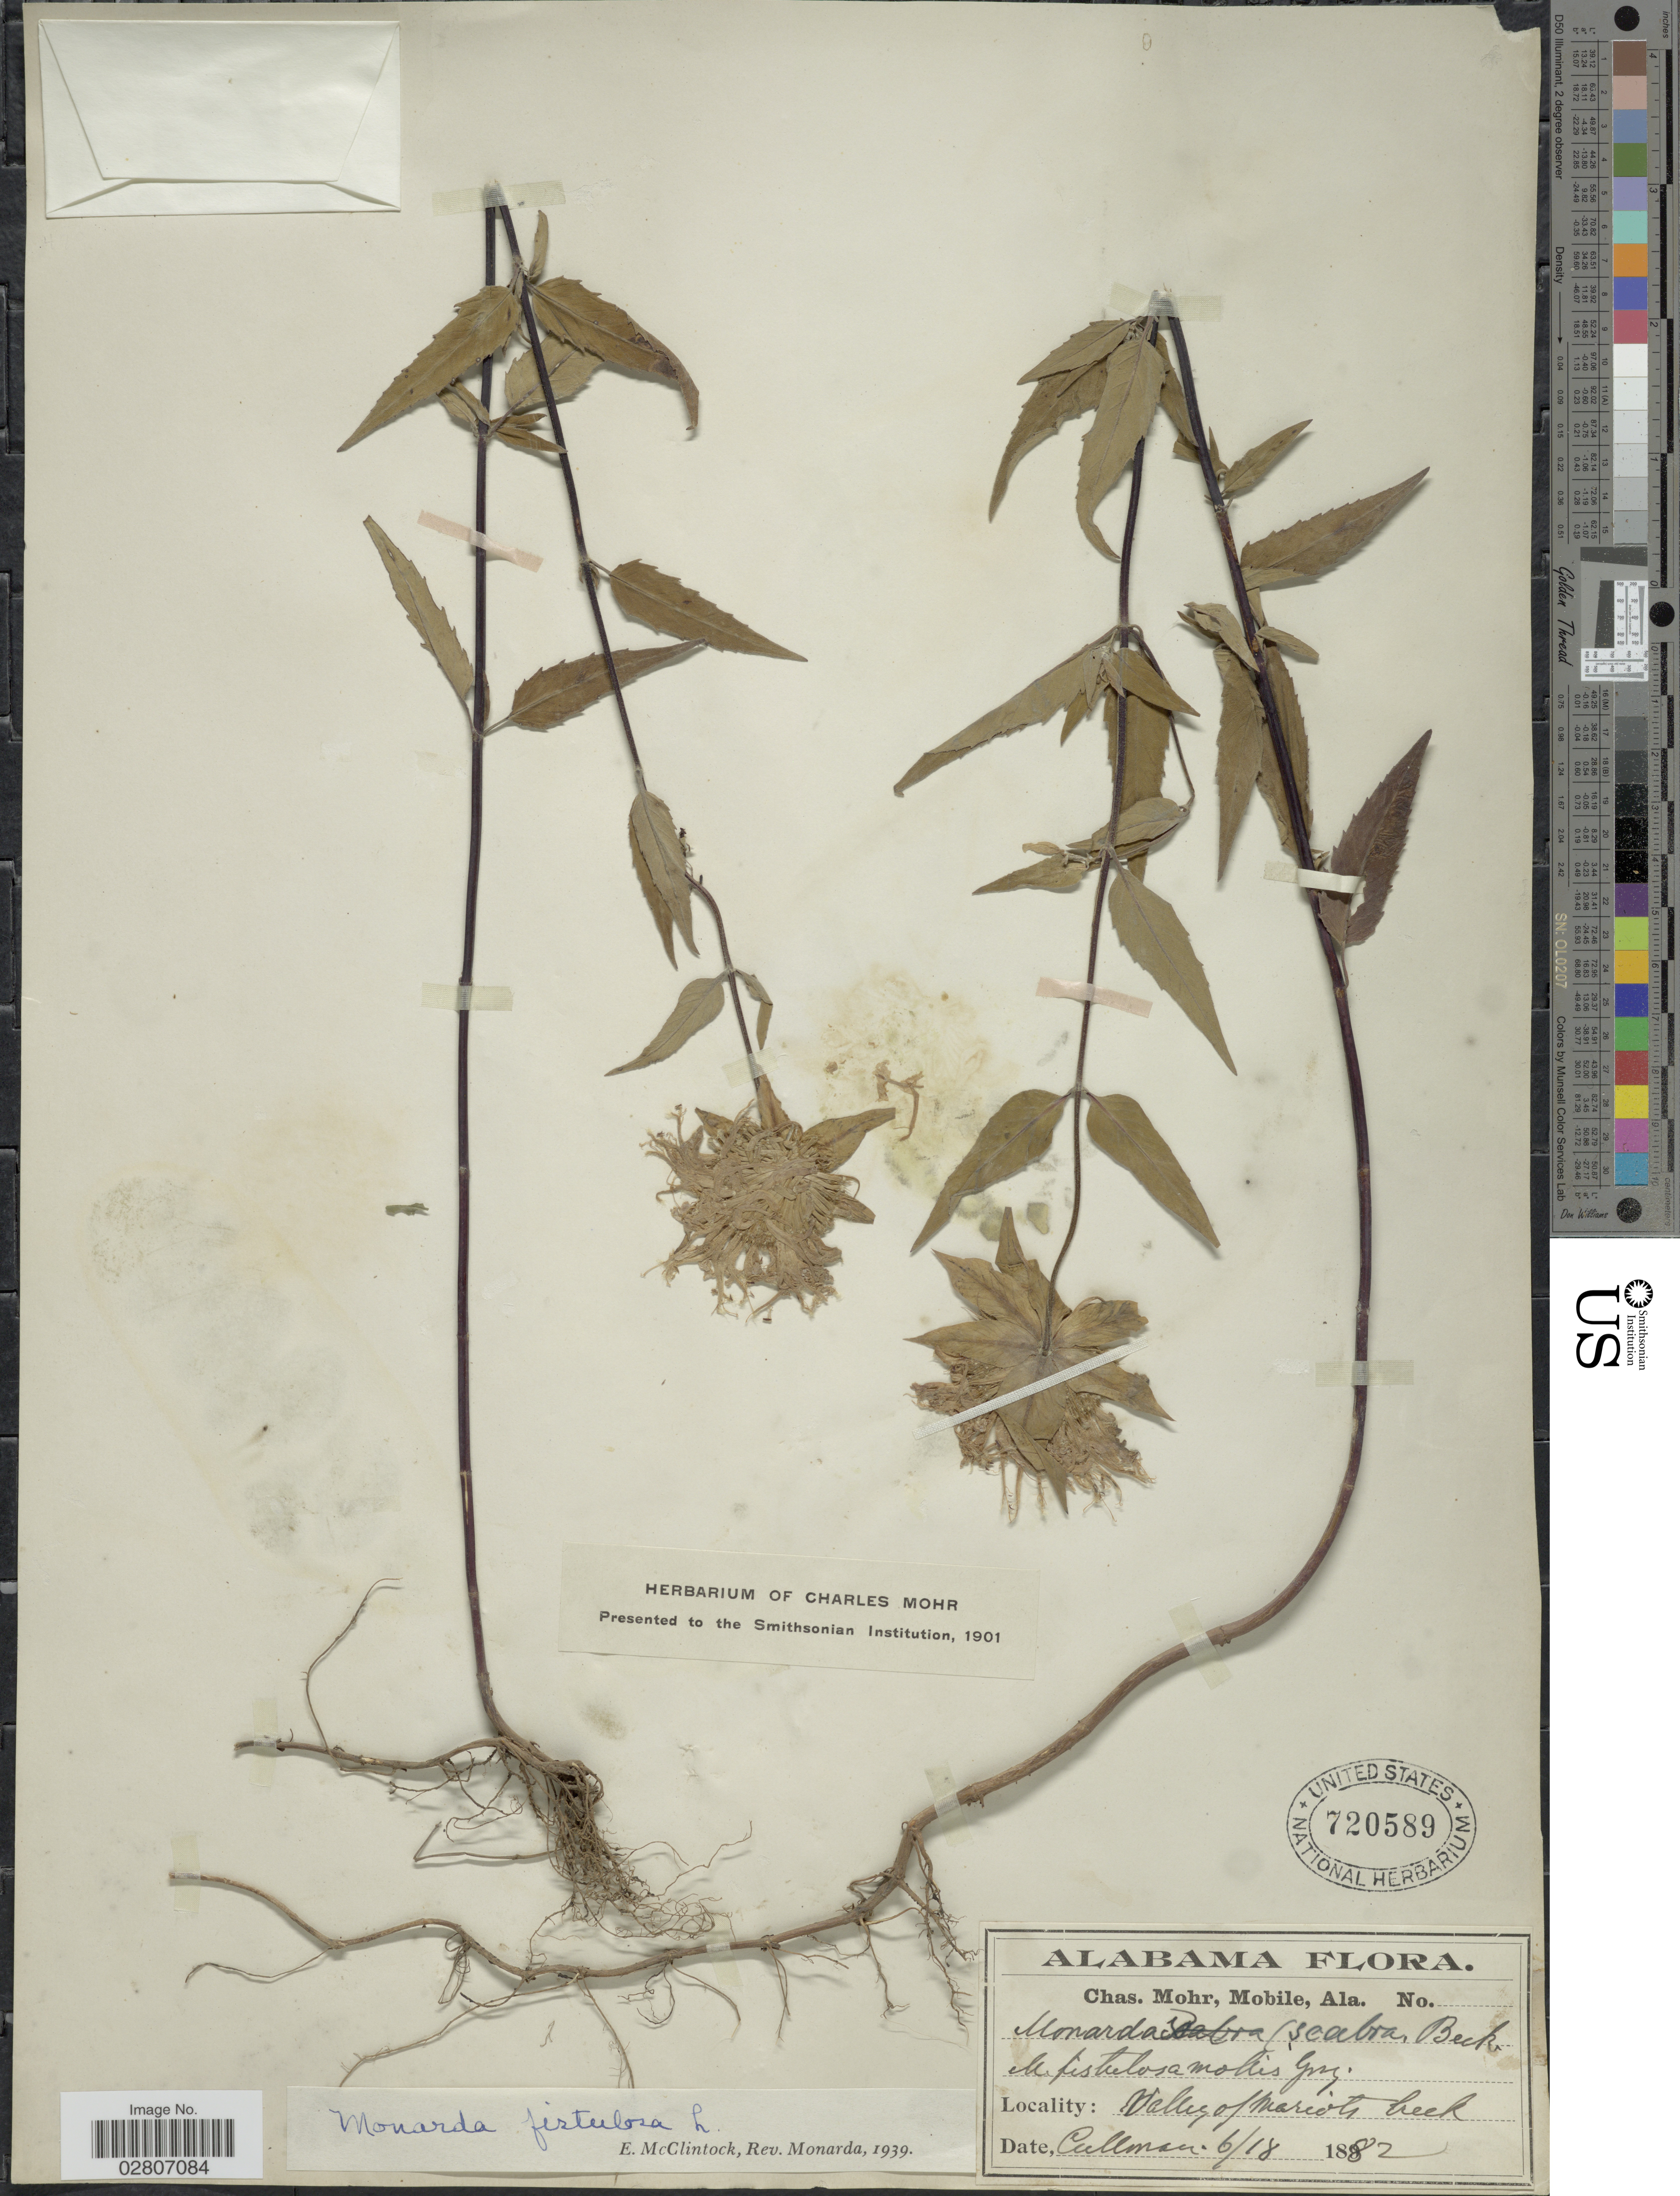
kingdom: Plantae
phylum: Tracheophyta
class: Magnoliopsida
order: Lamiales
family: Lamiaceae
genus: Monarda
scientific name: Monarda fistulosa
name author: L.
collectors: Mohr, C. T. (herbarium)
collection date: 1882-06-18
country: United States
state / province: Alabama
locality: Valley of Marriott Creek. Cullman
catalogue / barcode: US 720589